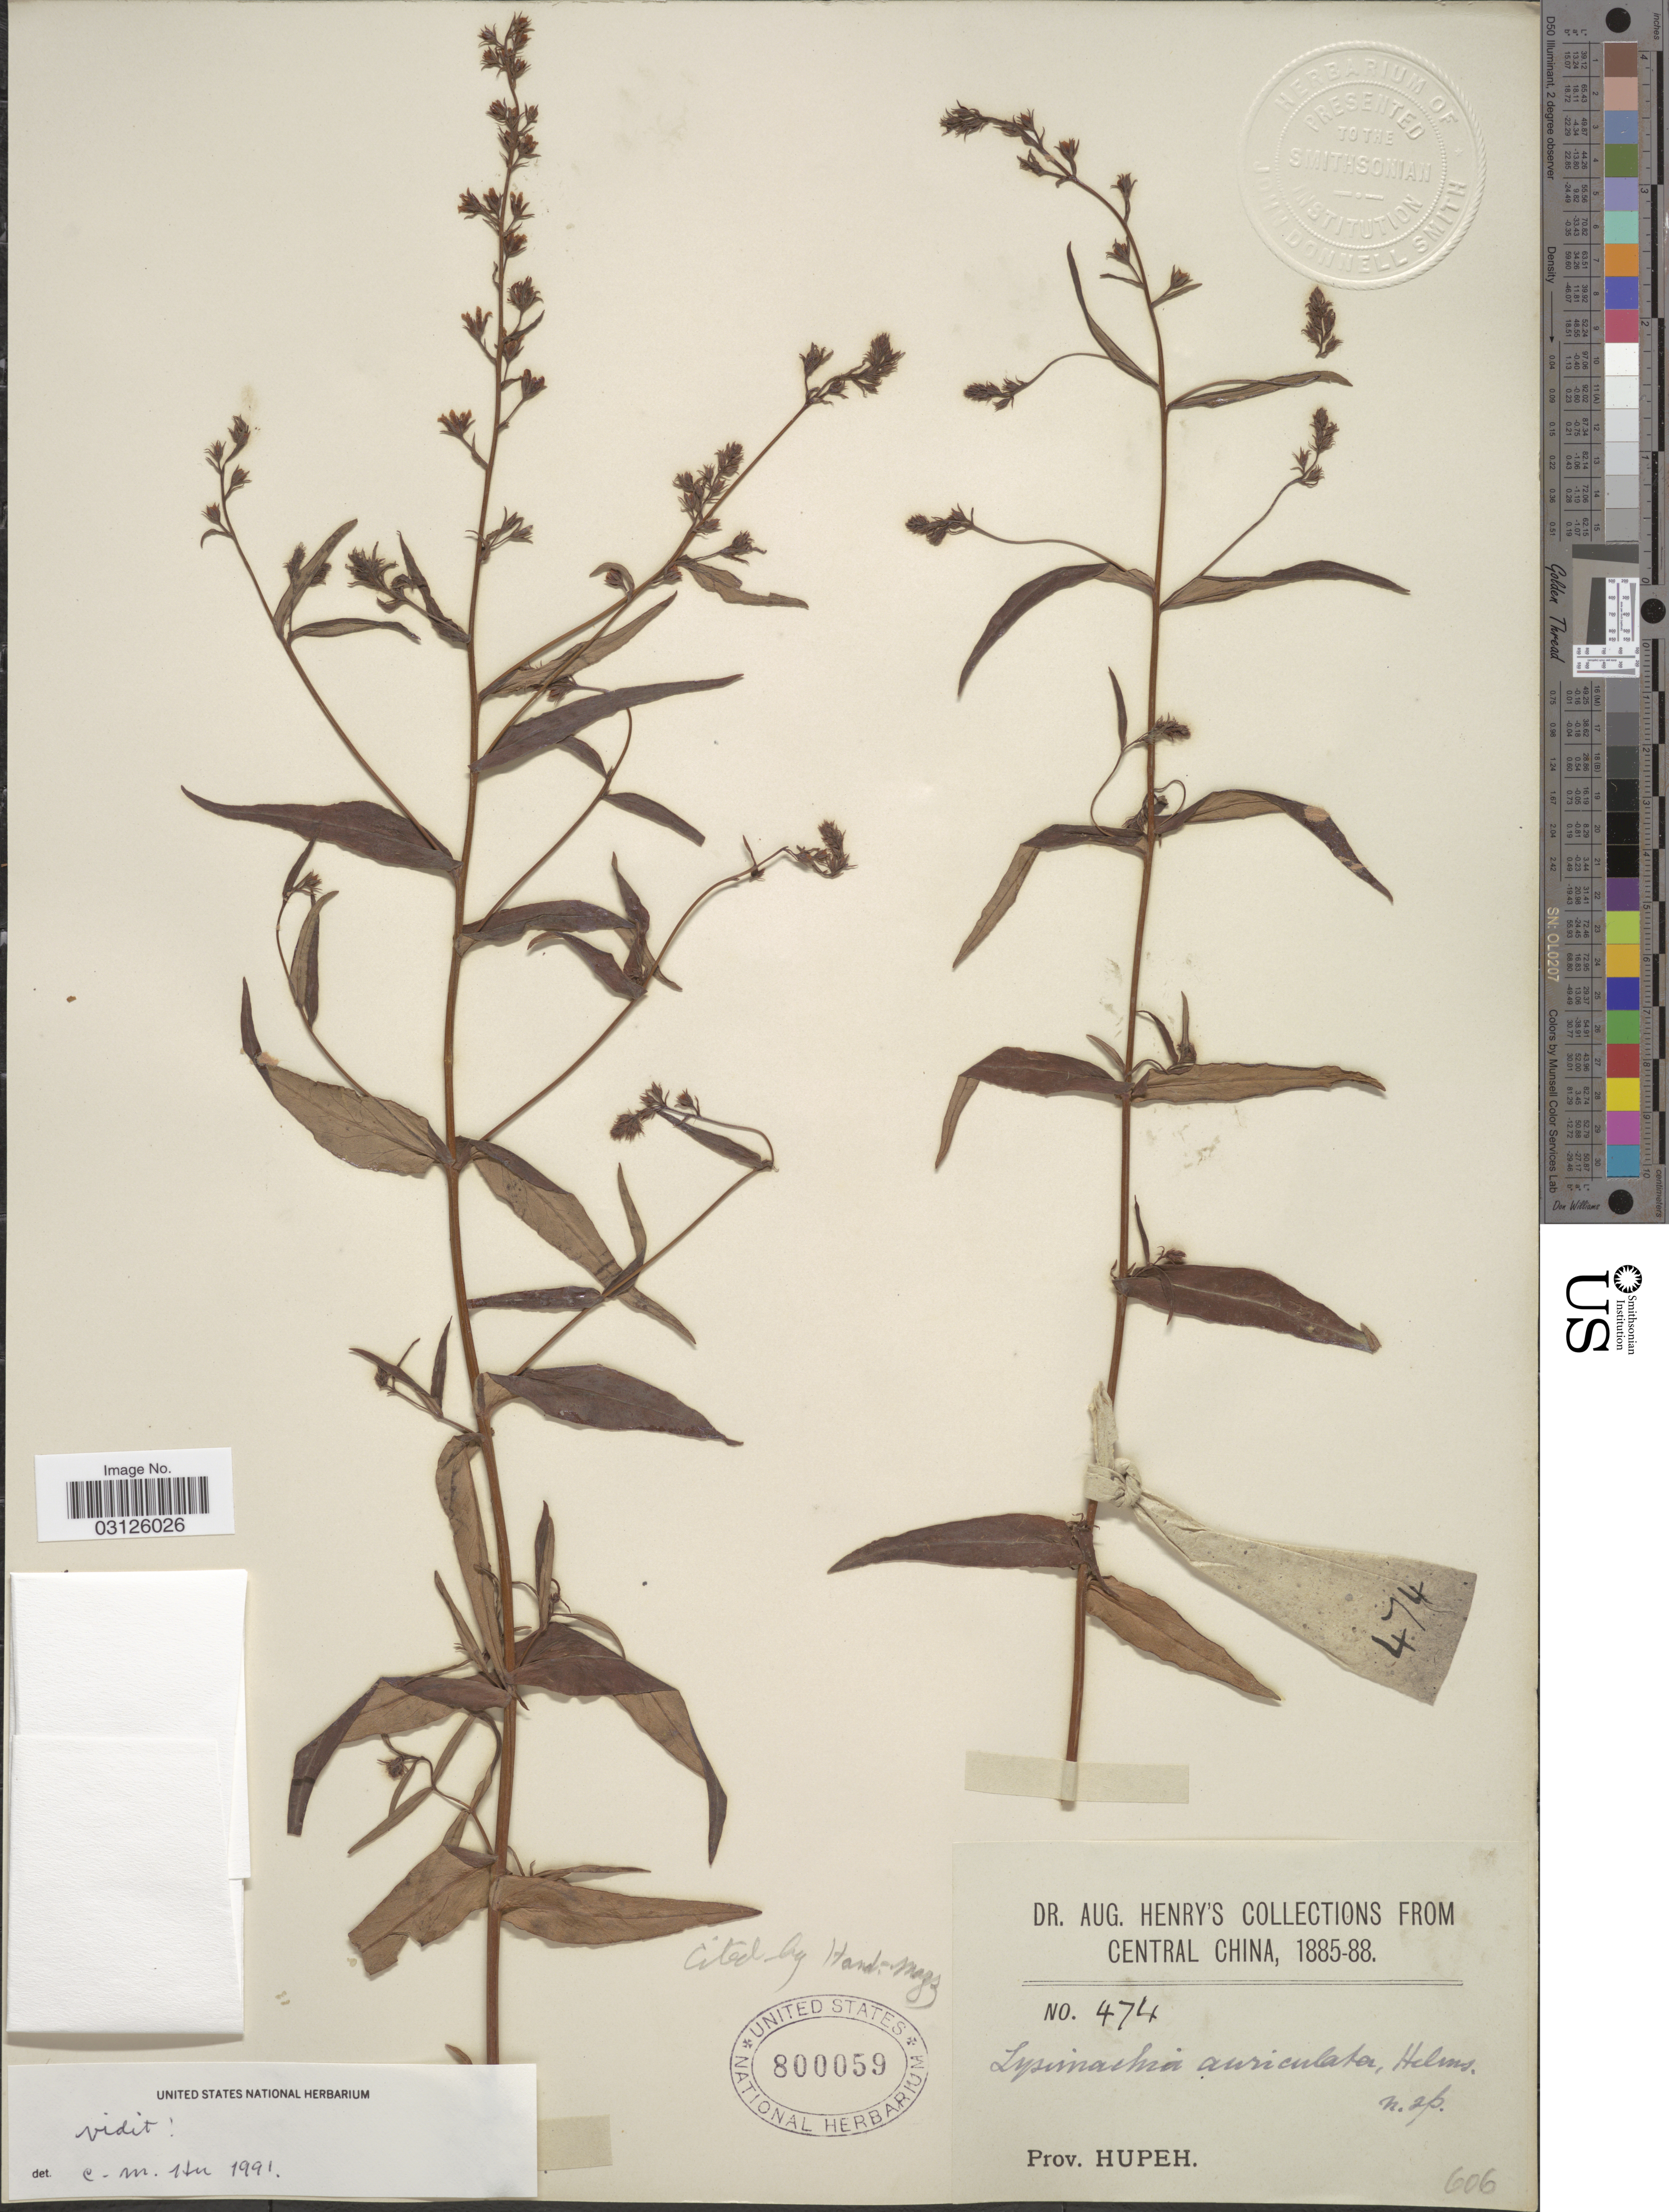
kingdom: Plantae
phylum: Tracheophyta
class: Magnoliopsida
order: Ericales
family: Primulaceae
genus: Lysimachia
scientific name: Lysimachia auriculata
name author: Hemsl.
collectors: A. Henry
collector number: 474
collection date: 1885/1888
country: China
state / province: Hubei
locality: Central China. Prov. Hupeh.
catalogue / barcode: US 800059